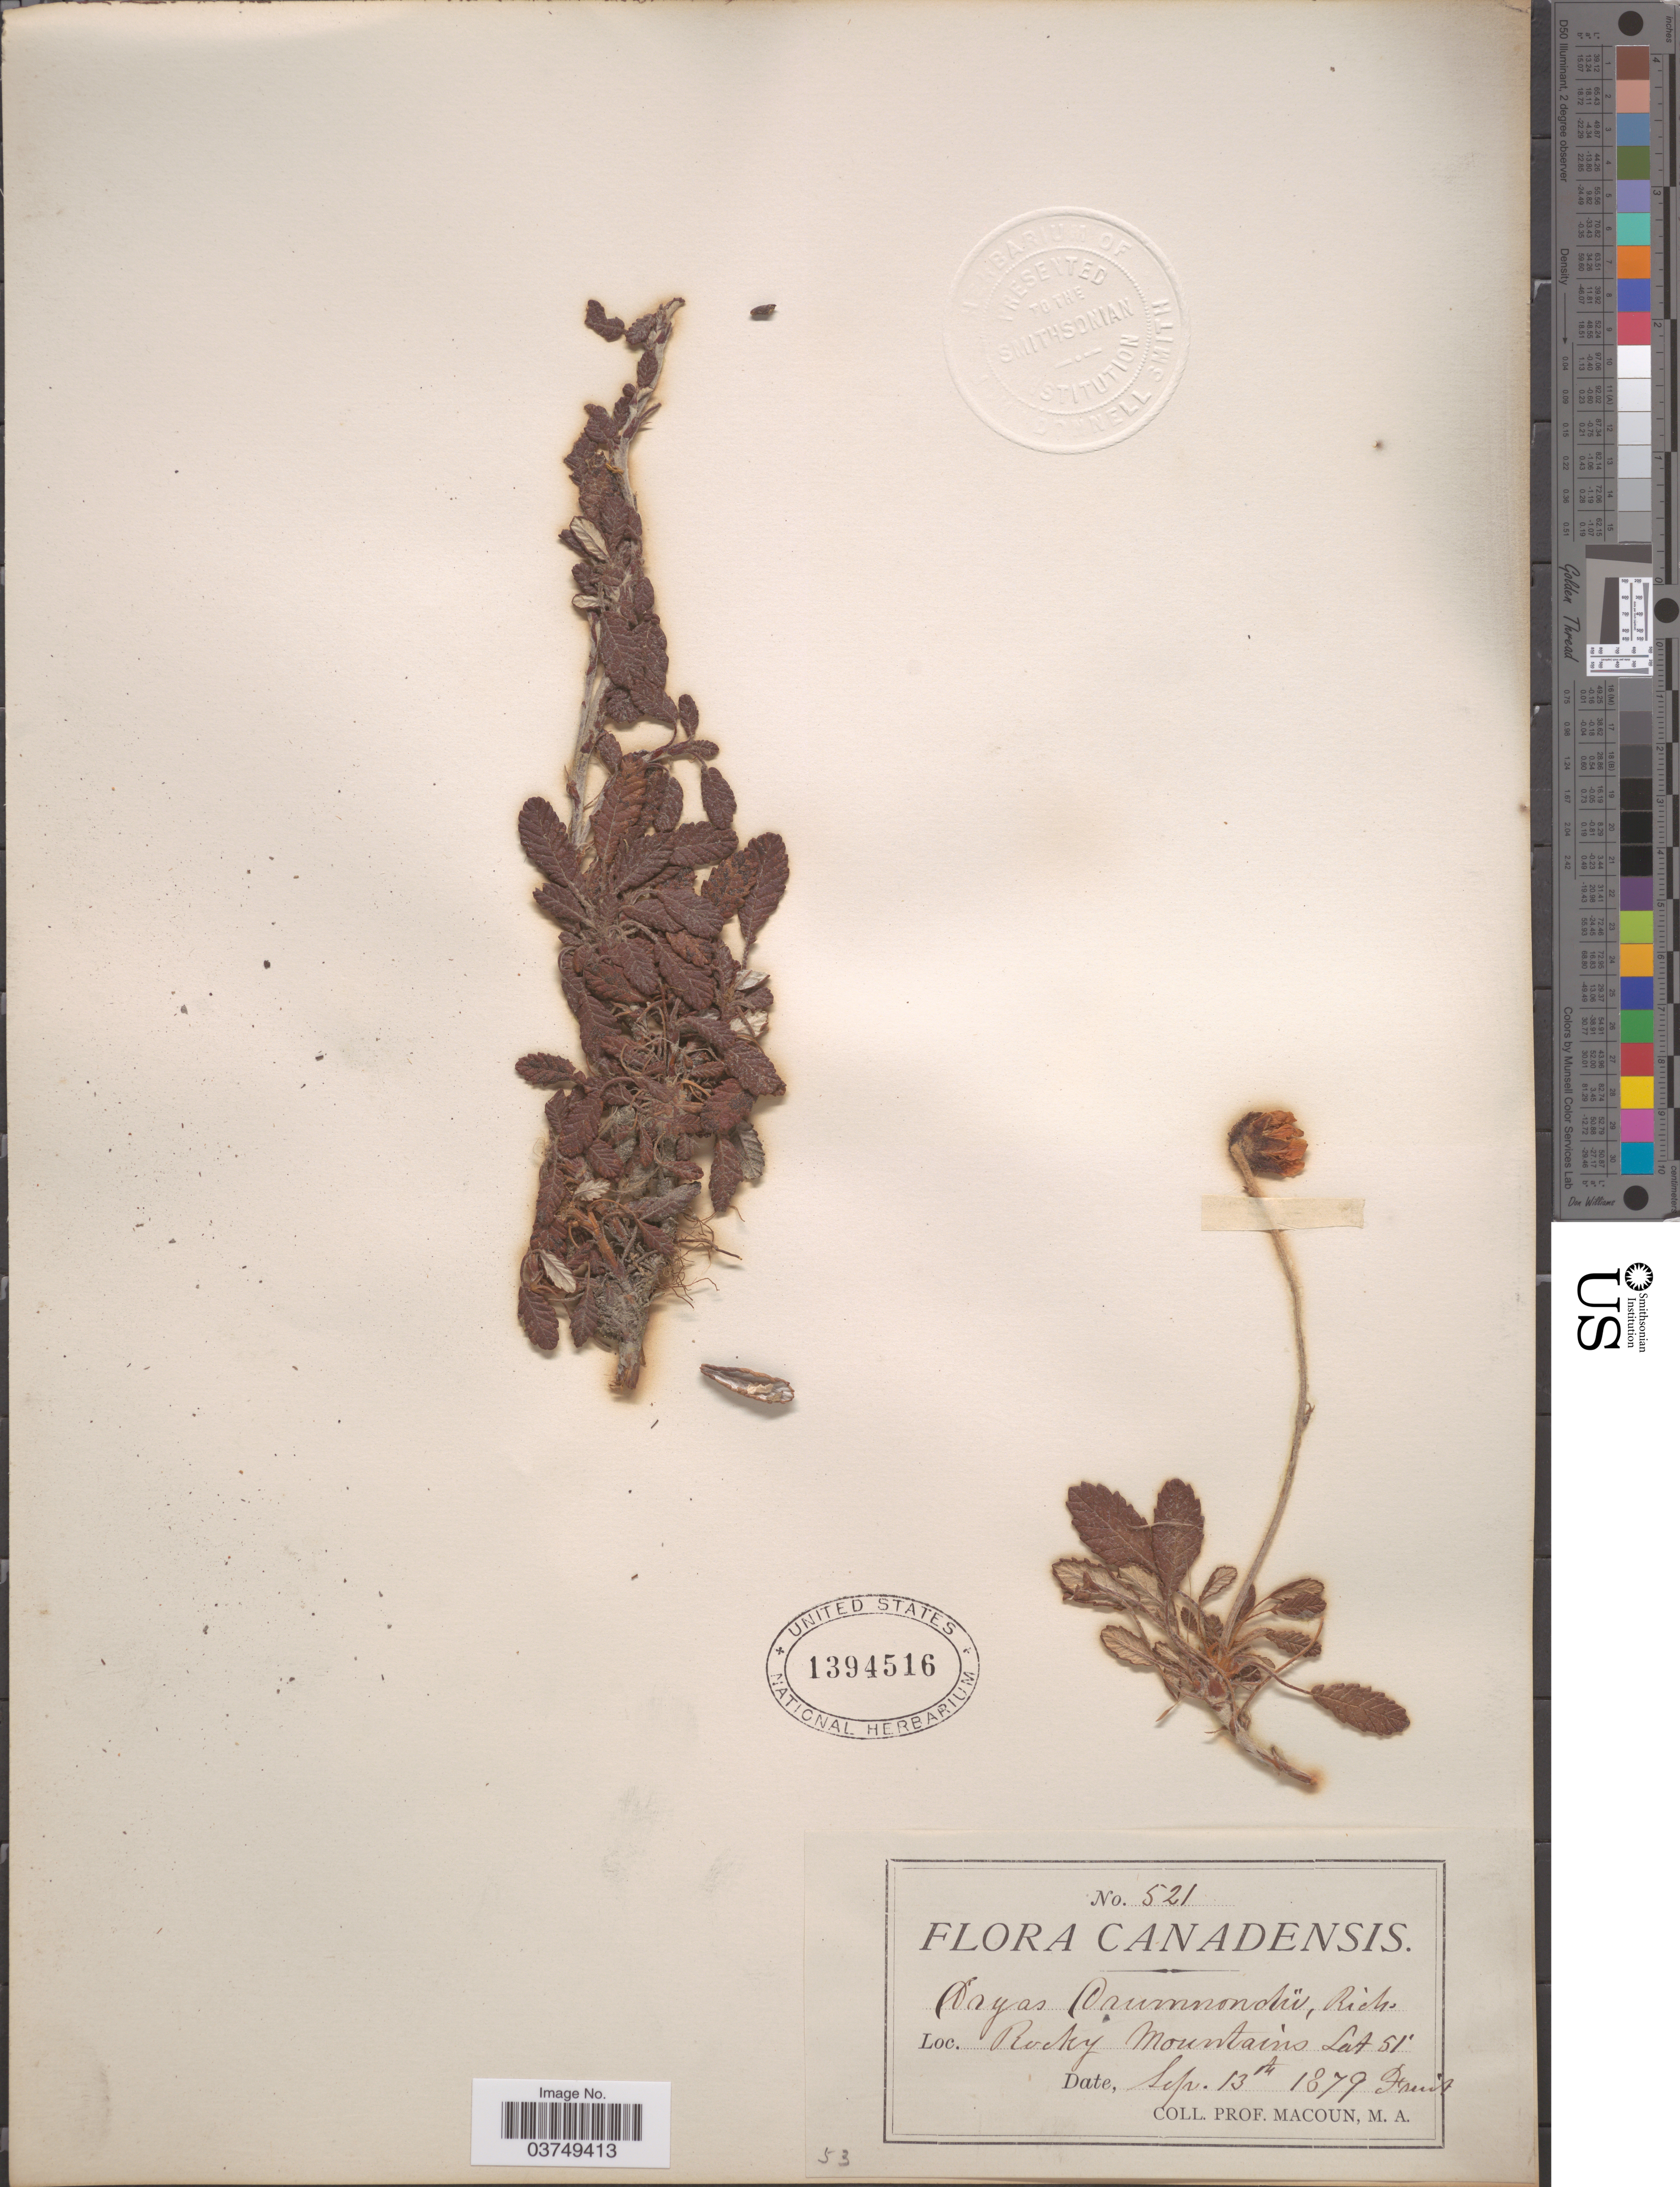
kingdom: Plantae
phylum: Tracheophyta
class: Magnoliopsida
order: Rosales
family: Rosaceae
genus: Dryas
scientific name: Dryas drummondii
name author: Hook. & Richardson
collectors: Prof. Macoun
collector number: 521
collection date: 1879-09-13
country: Canada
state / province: Alberta/ British Columbia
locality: Rocky Mountains.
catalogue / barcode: US 1394516